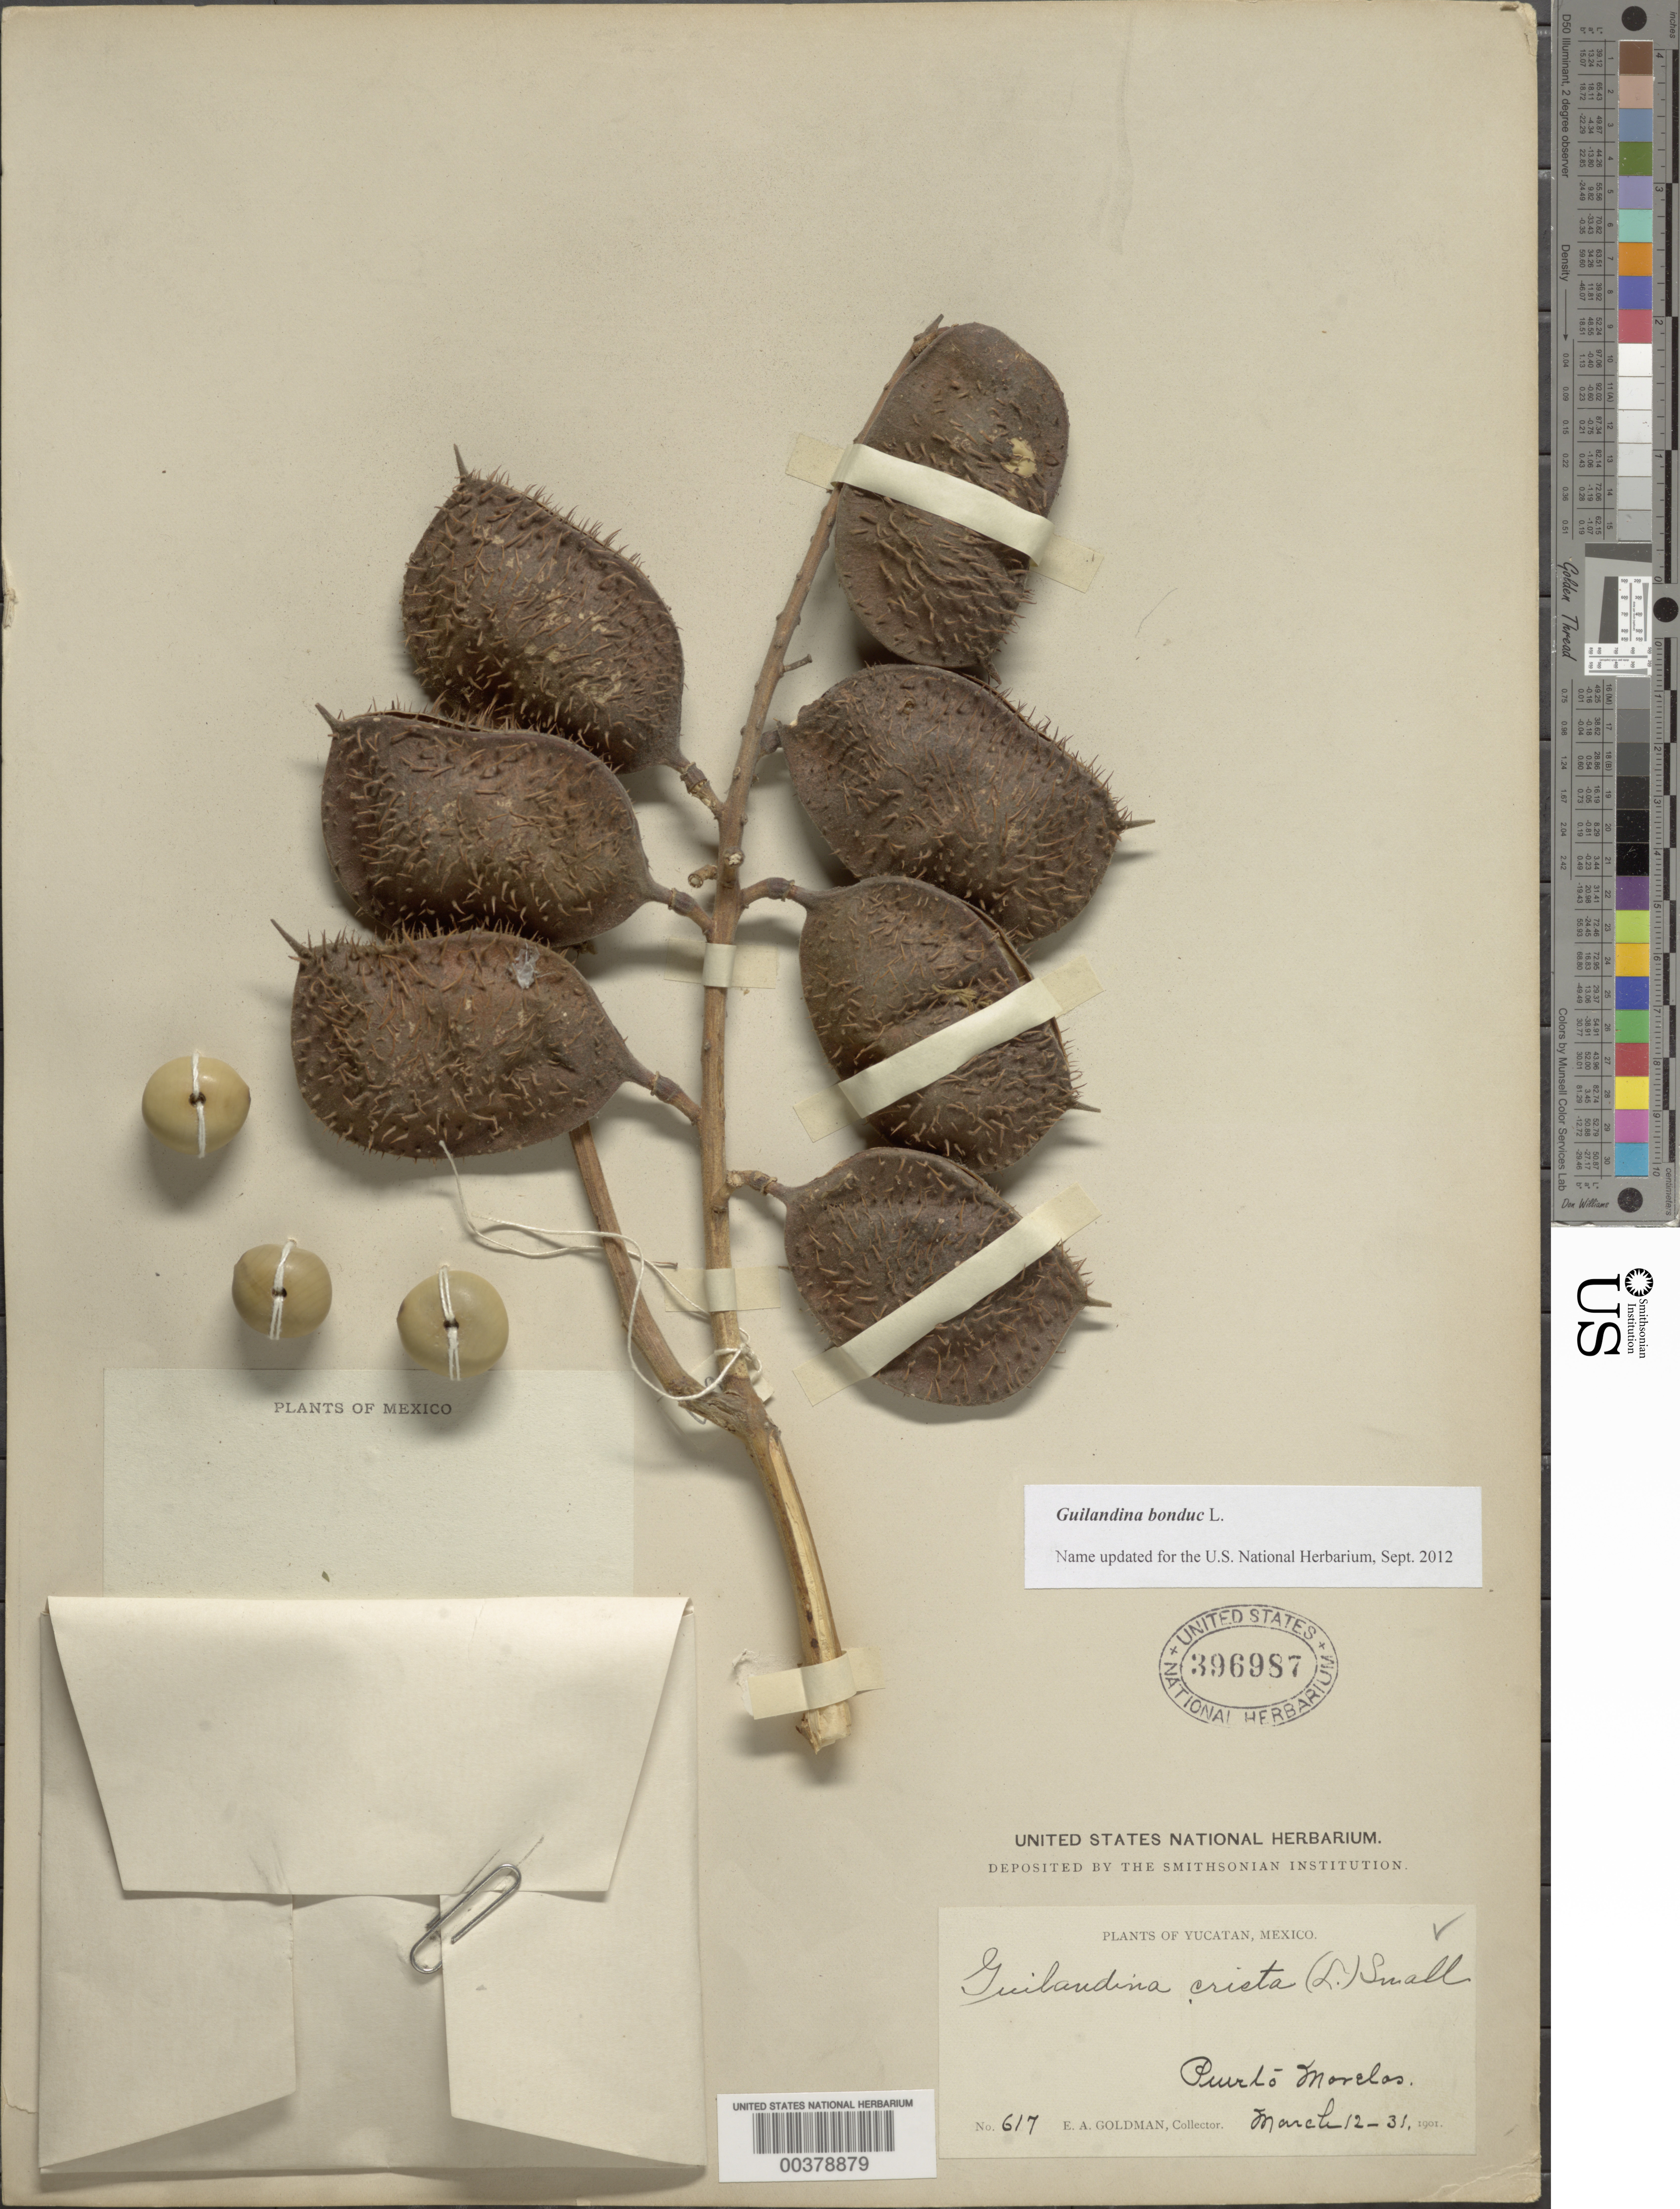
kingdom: Plantae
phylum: Tracheophyta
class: Magnoliopsida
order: Fabales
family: Fabaceae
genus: Guilandina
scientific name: Guilandina bonduc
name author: L.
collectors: E. A. Goldman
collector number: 617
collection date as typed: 12 Mar 1901 to 31 Mar 1901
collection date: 1901-03-12/1901-03-31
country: Mexico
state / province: Yucatán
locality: Puerto Morelos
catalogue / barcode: US 396987